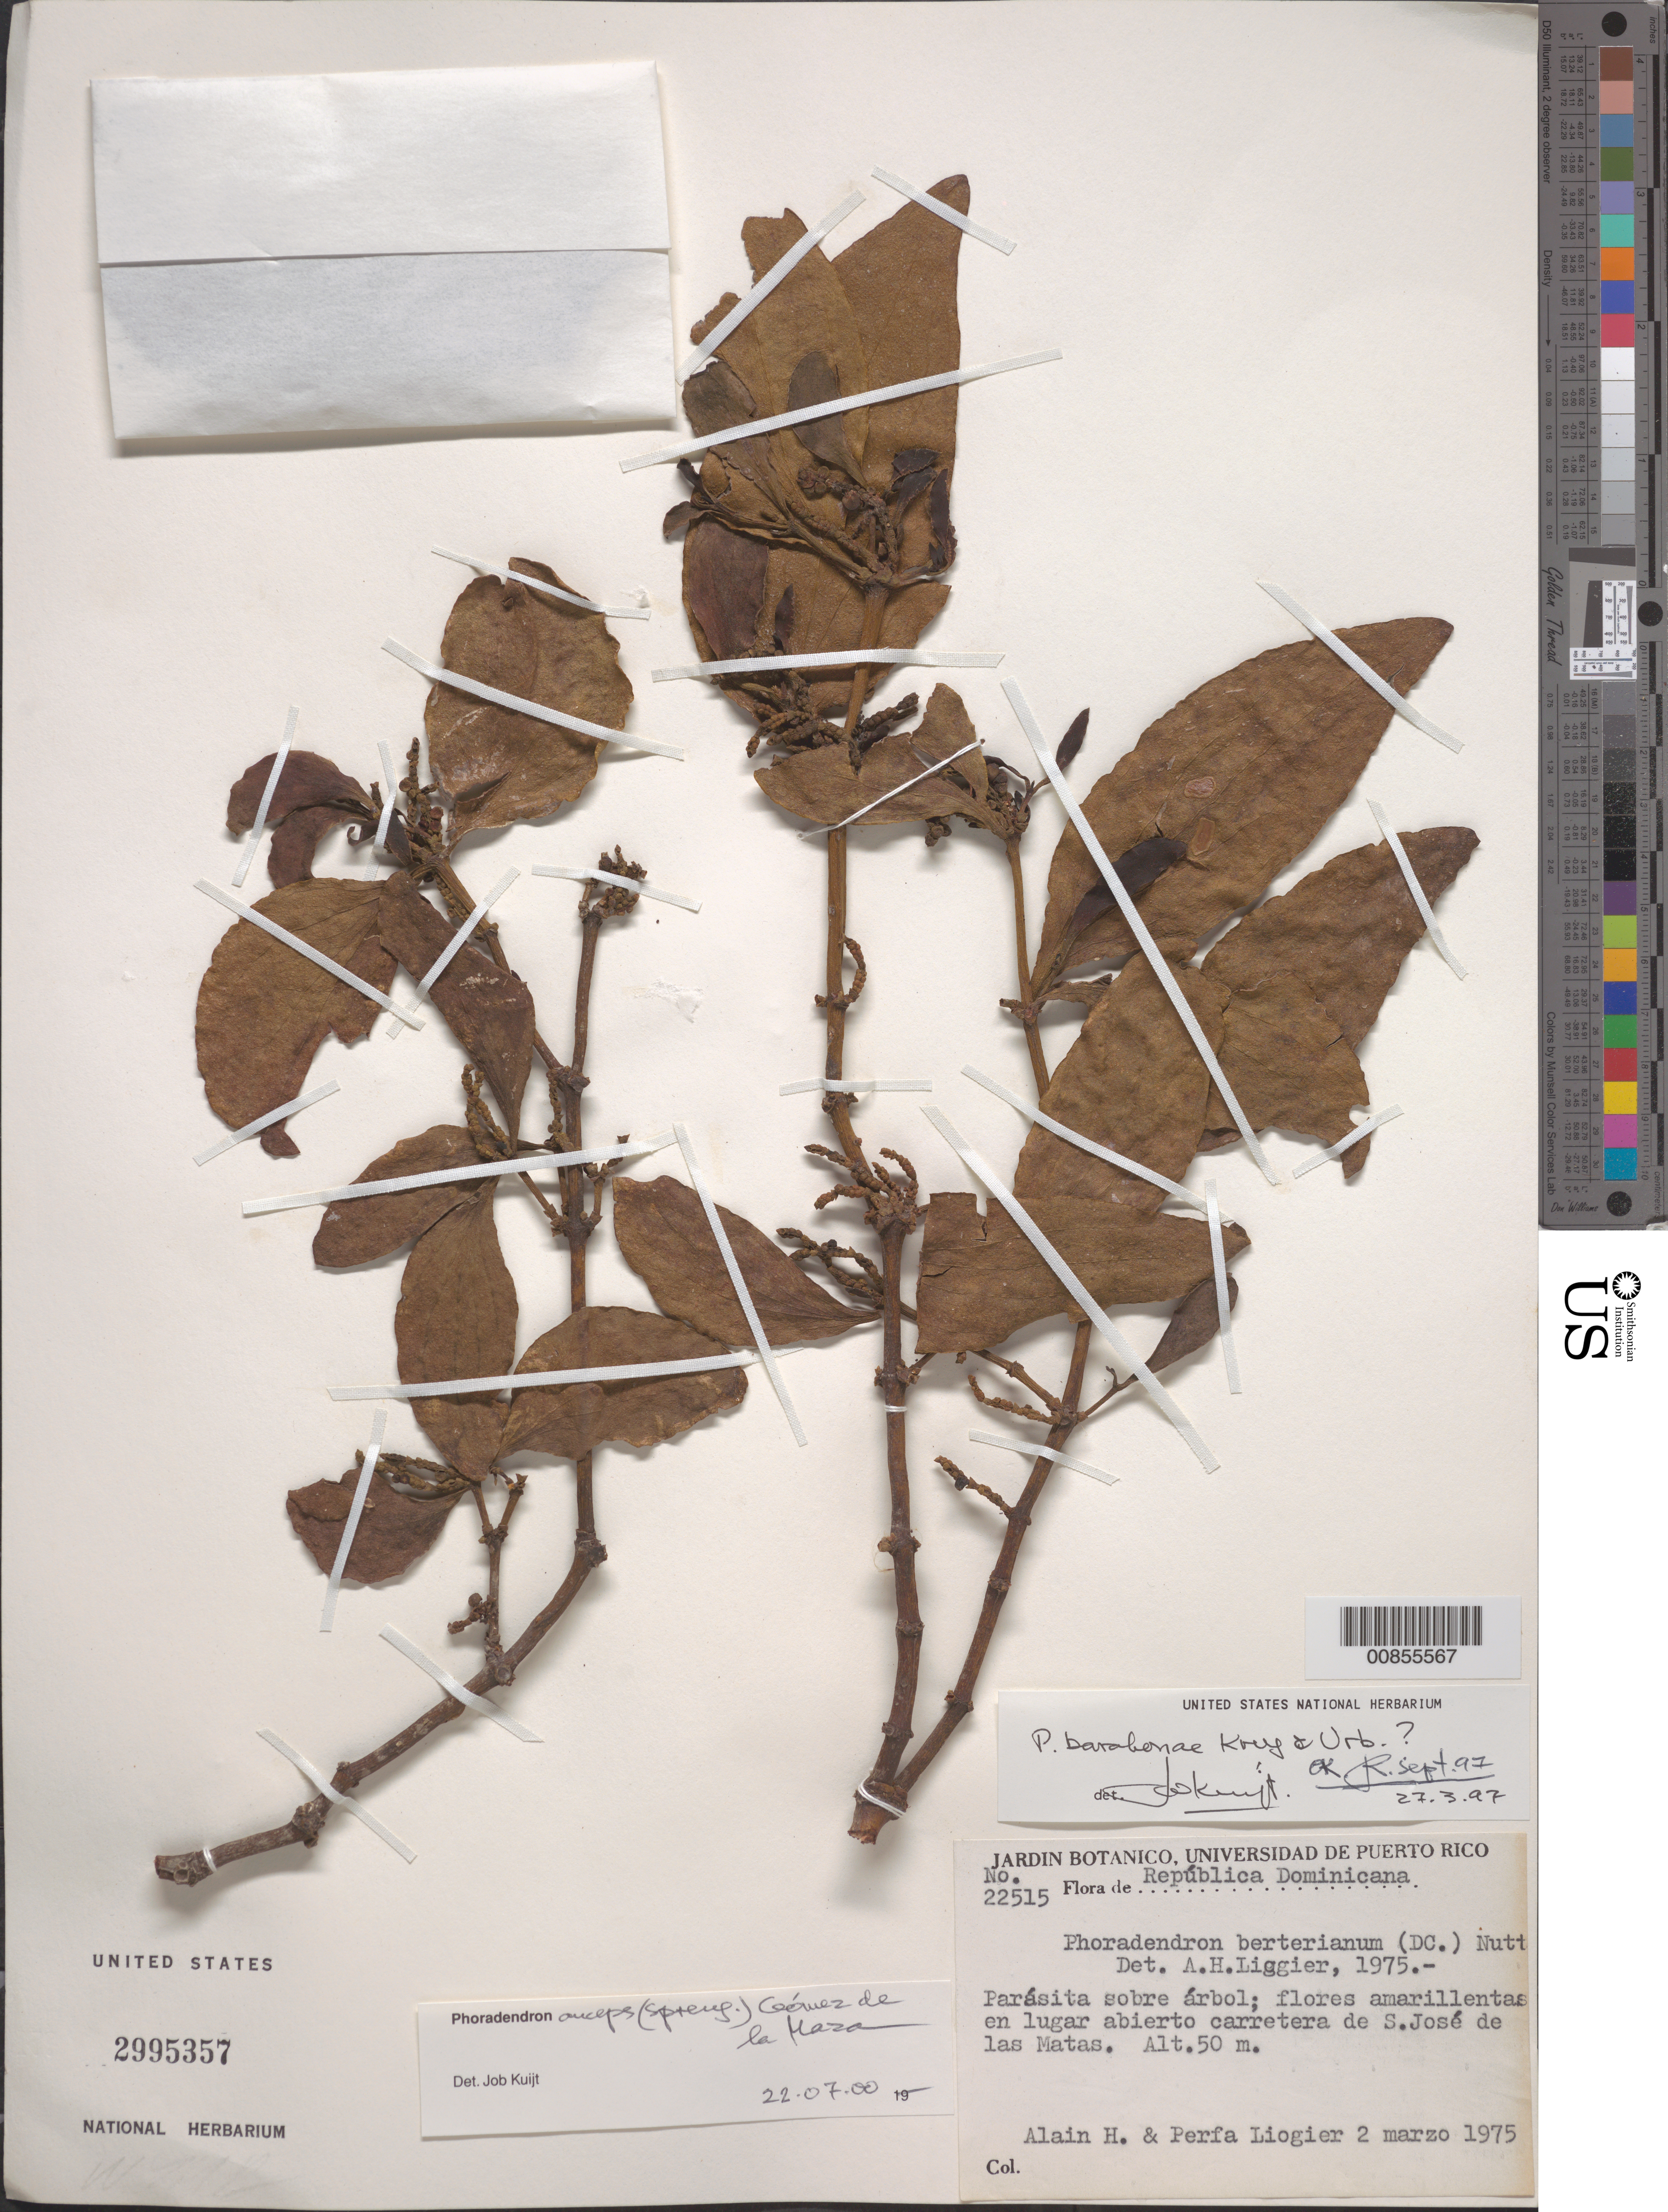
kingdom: Plantae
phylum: Tracheophyta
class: Magnoliopsida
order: Santalales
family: Viscaceae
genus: Phoradendron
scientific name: Phoradendron anceps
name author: (Spreng.) M. Gómez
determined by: Kuijt, Job, (CANADA)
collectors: A. H. Liogier & M. P. Liogier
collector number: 22515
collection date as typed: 02 Mar 1975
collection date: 1975-03-02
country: Dominican Republic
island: Hispaniola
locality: En lugar abierto carretera de San José de las Matas.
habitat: Sobre árbol. En lugar abierto.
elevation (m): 50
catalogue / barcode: US 2995357